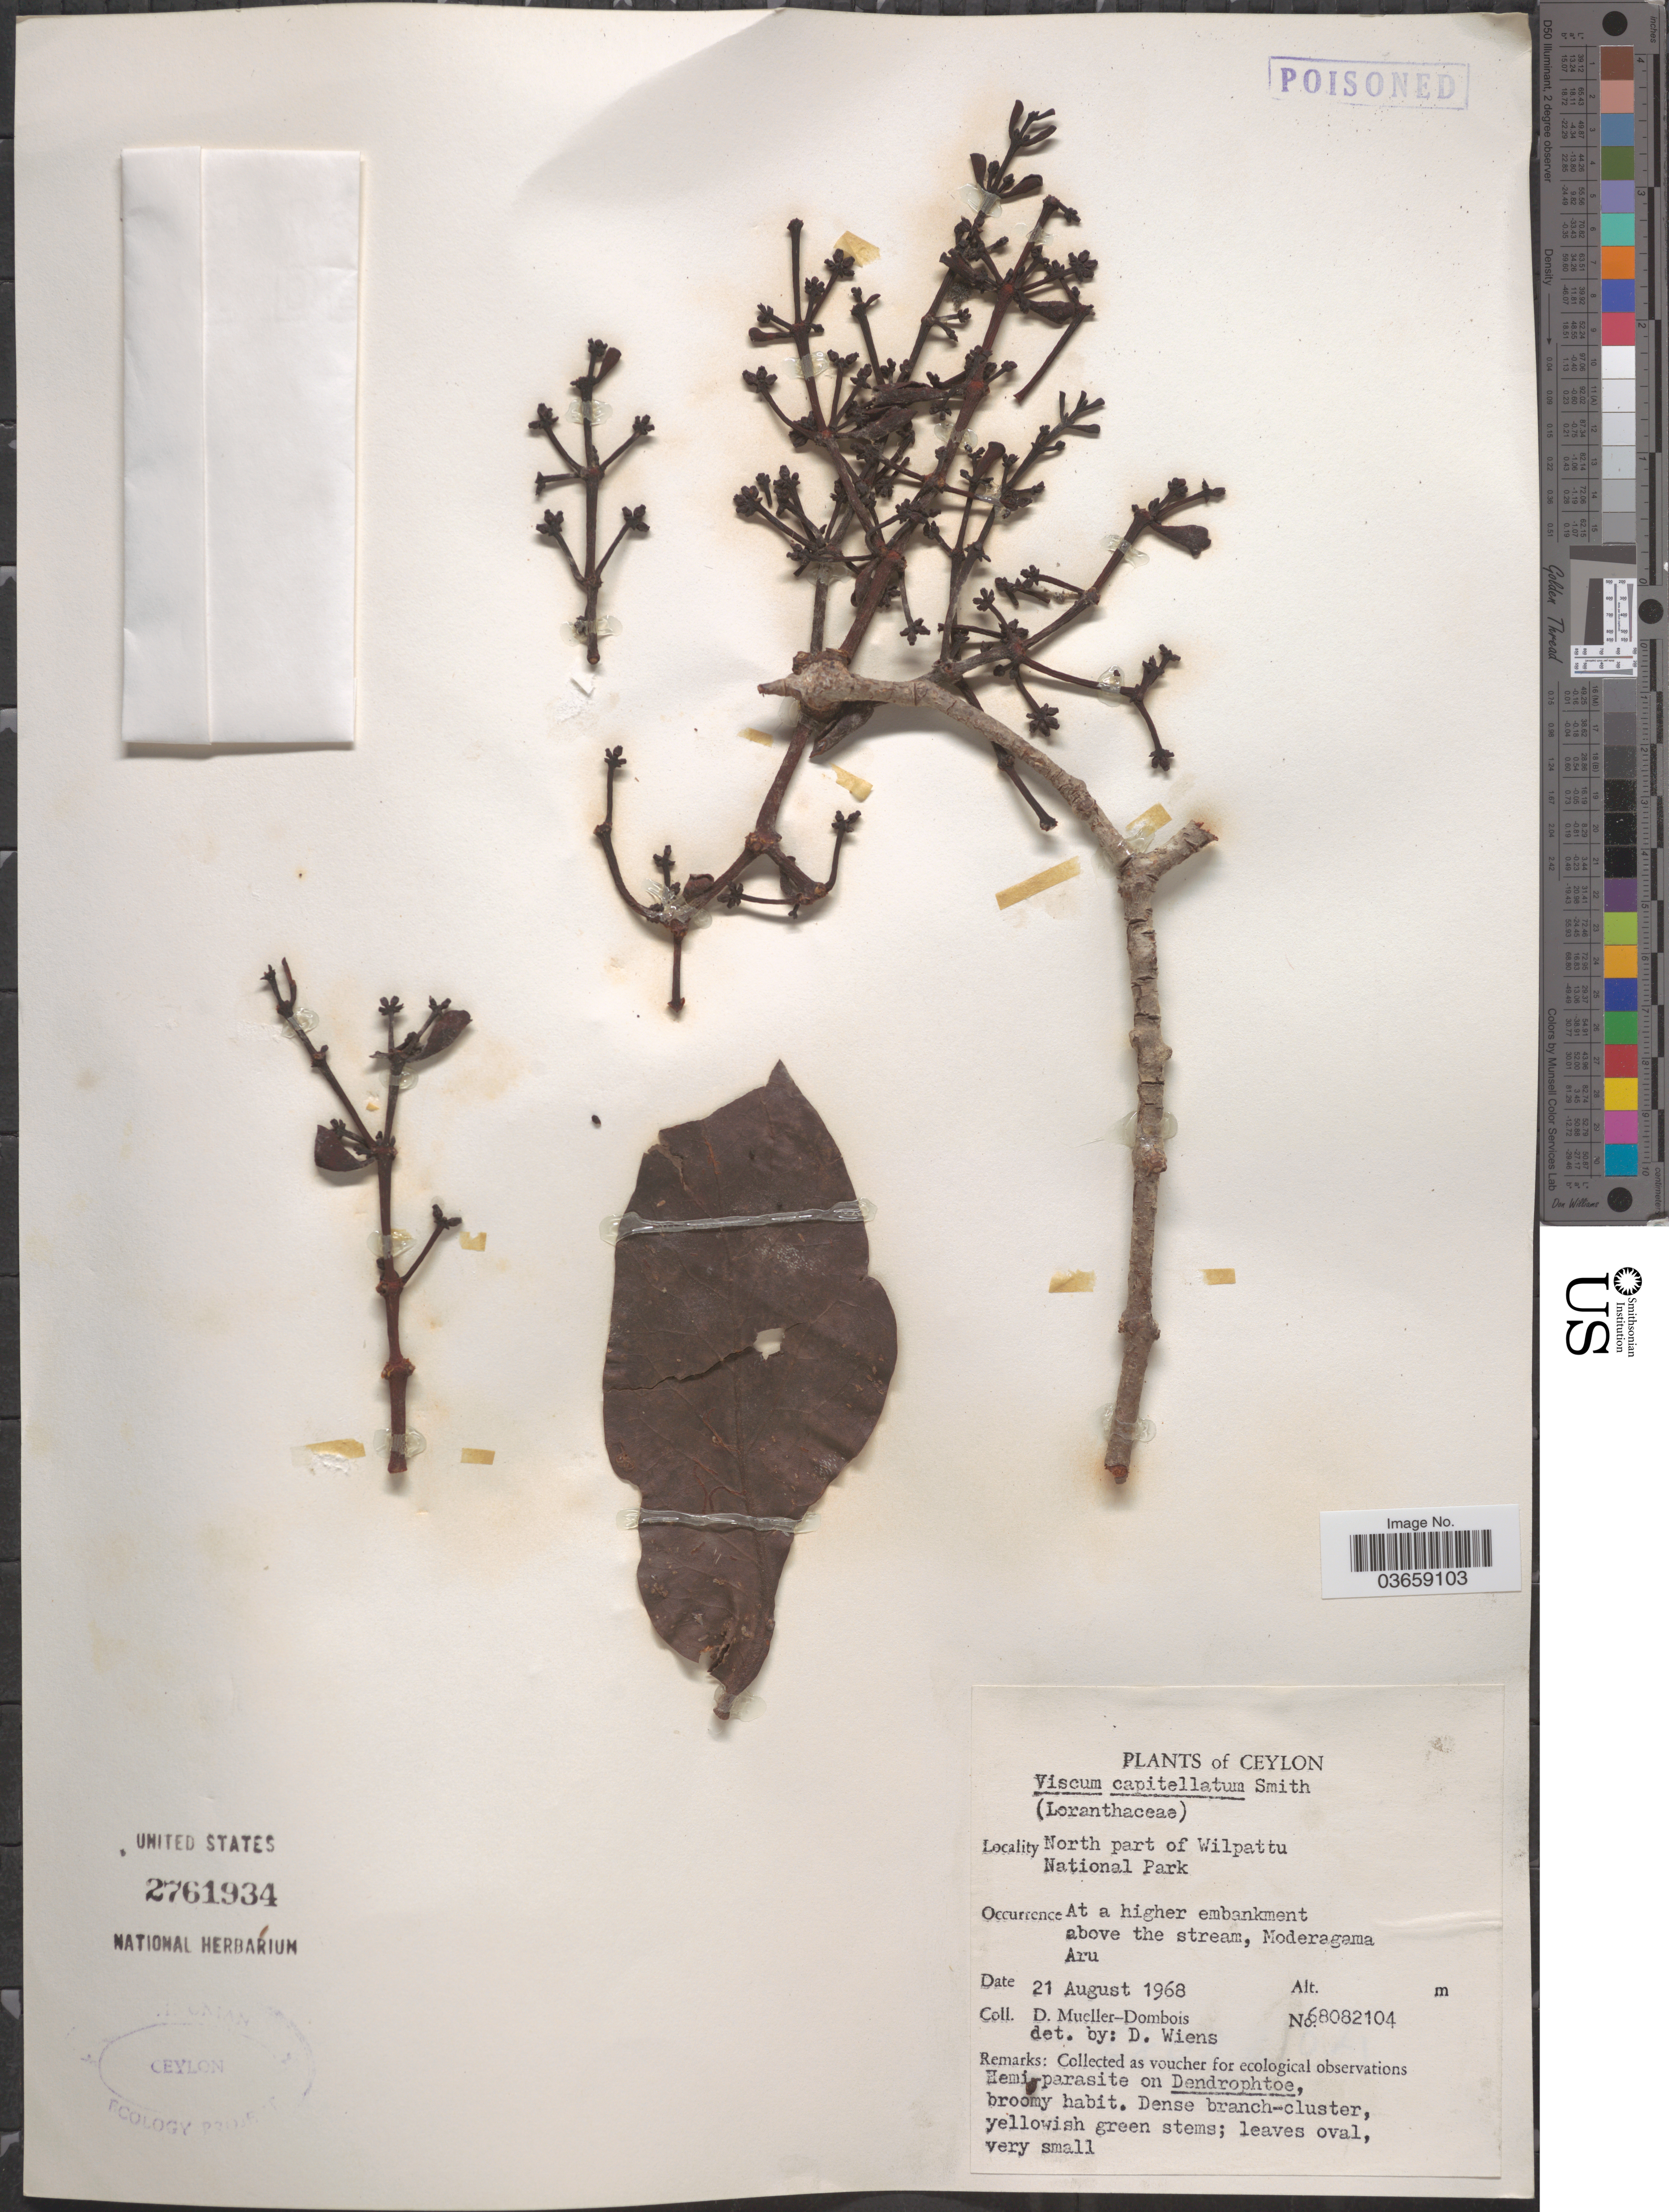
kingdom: Plantae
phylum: Tracheophyta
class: Magnoliopsida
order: Santalales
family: Viscaceae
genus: Viscum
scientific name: Viscum capitellatum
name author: Sm.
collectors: D. Mueller-Dombois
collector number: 68082104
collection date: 1968-08-21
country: Sri Lanka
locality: Ceylon. North part of Wilpattu National Park. At a higher embankment above the stream, Moderagama Aru.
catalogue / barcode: US 2761934